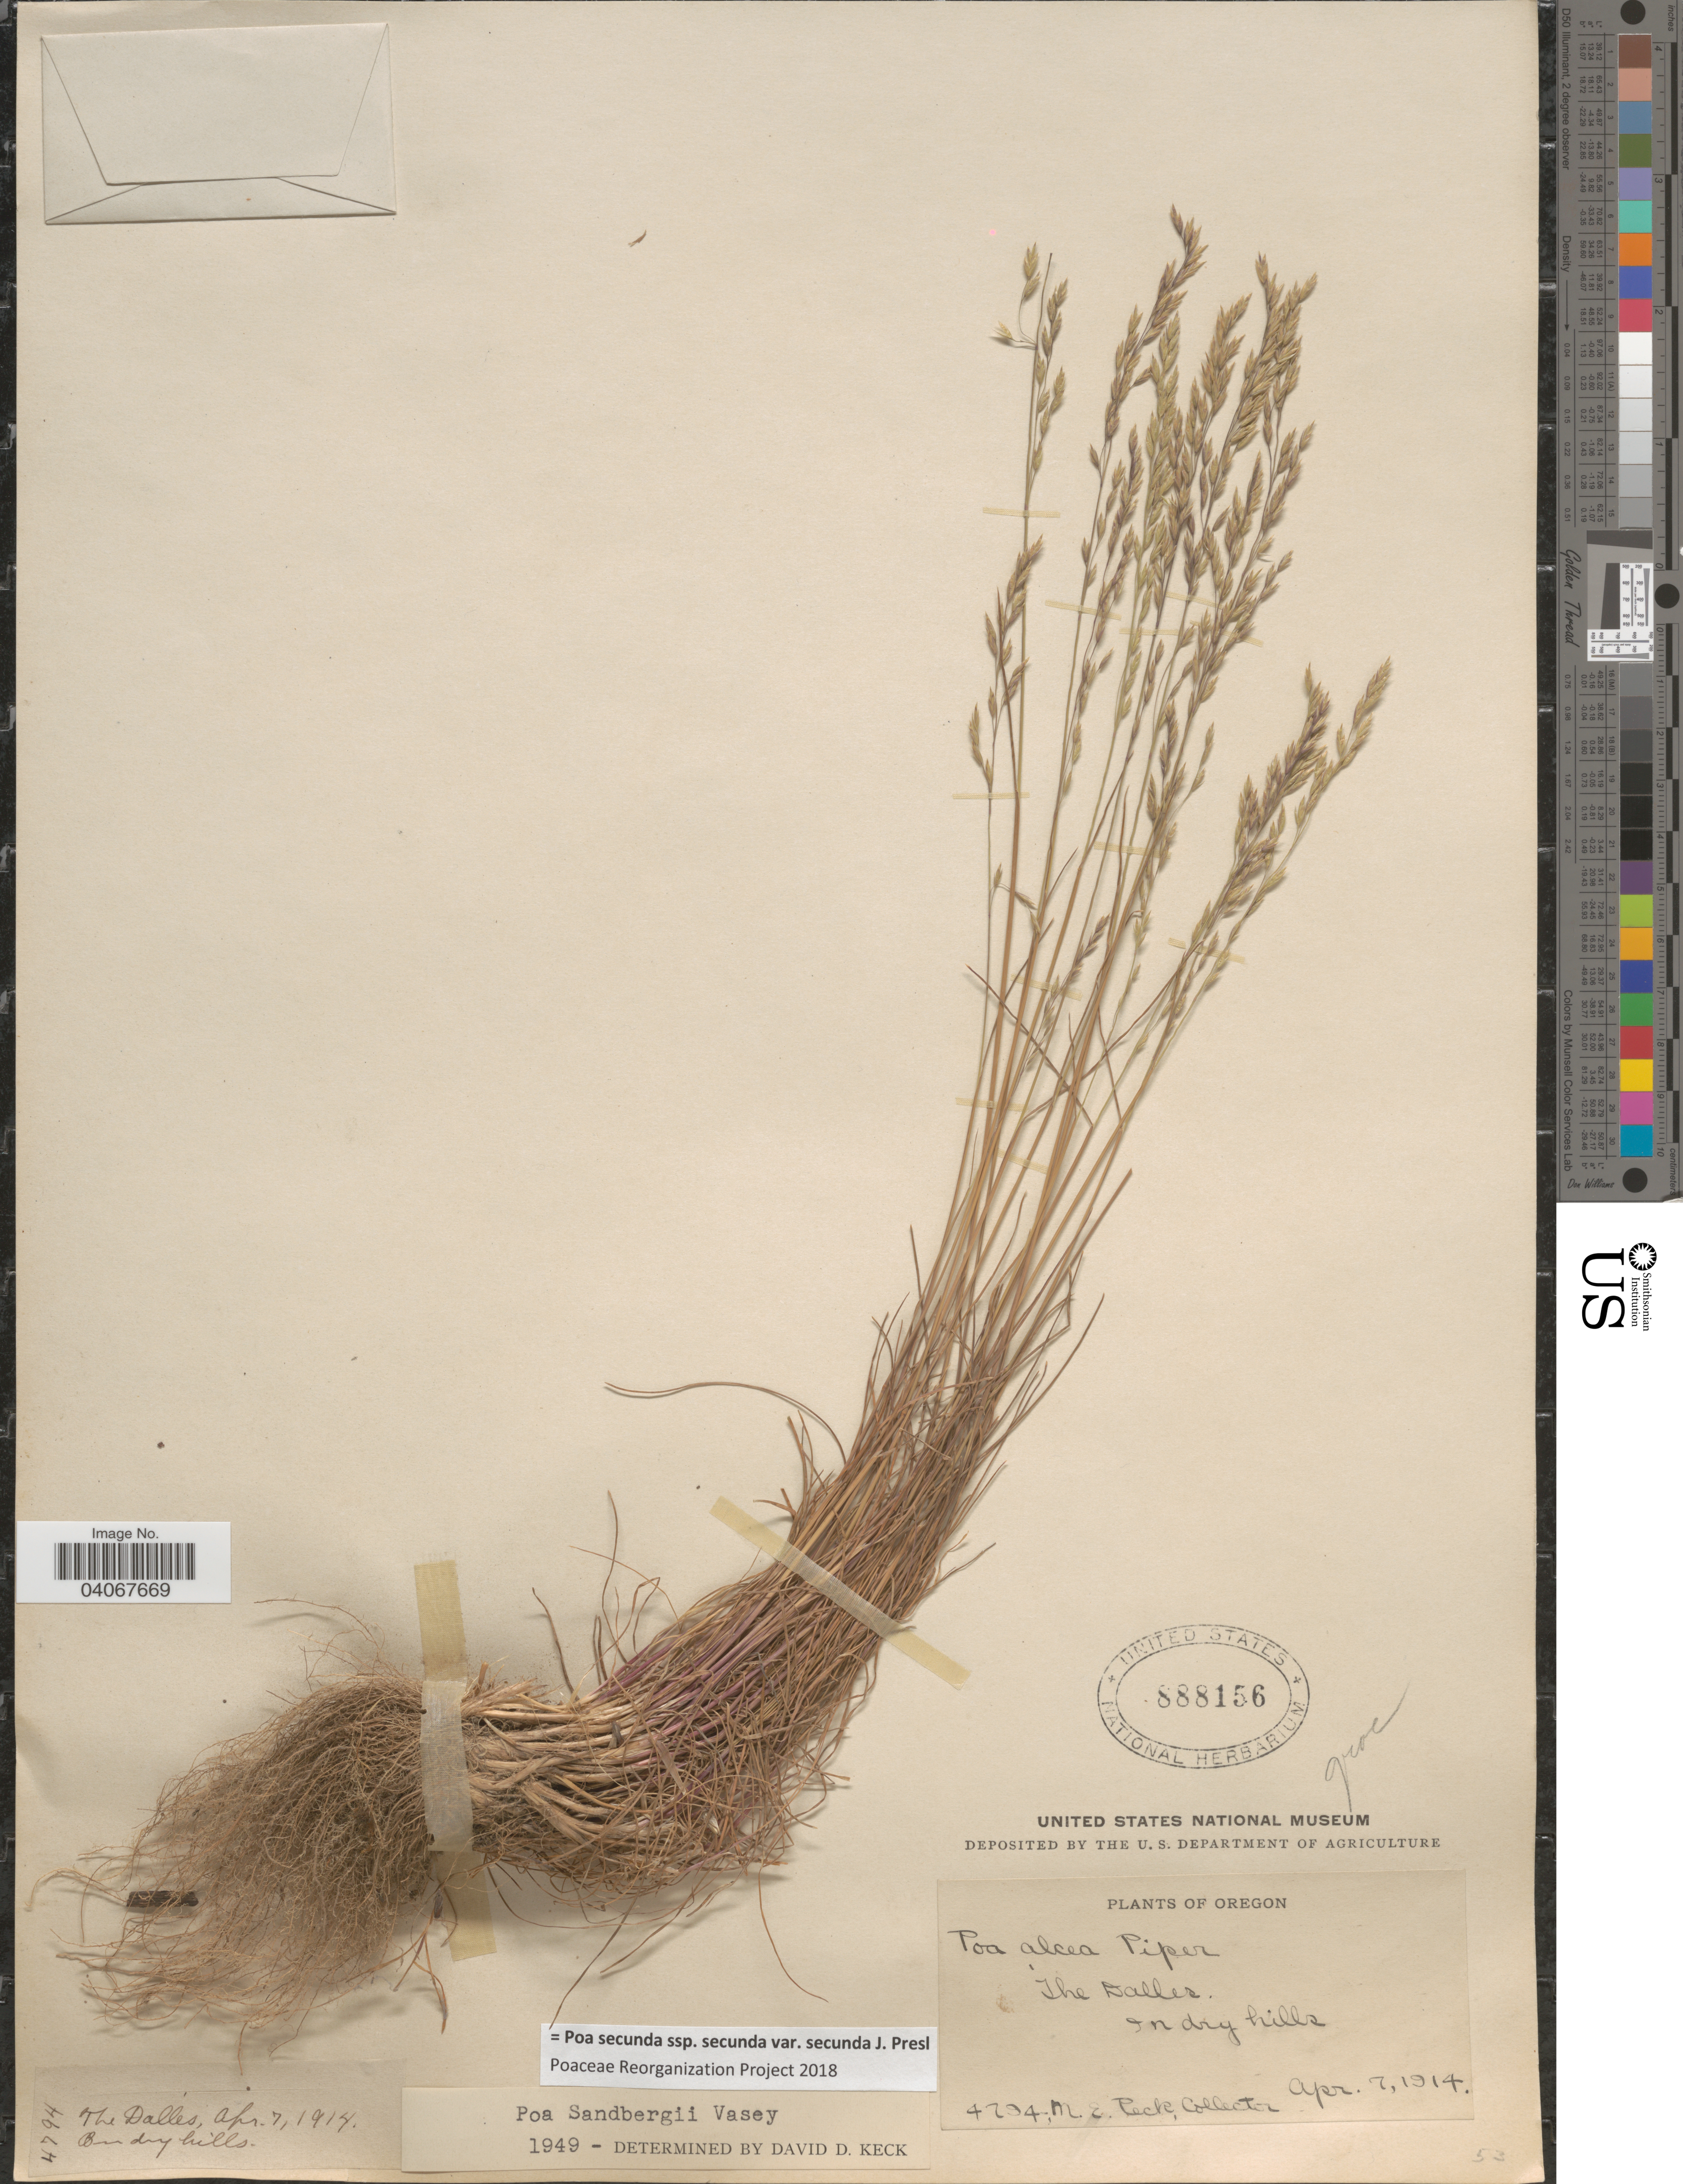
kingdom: Plantae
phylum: Tracheophyta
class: Liliopsida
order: Poales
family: Poaceae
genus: Poa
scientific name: Poa secunda subsp. secunda var. secunda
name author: J. Presl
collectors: M. E. Peck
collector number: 4794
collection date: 1914-04-07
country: United States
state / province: Oregon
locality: The Dalles.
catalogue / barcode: US 888156